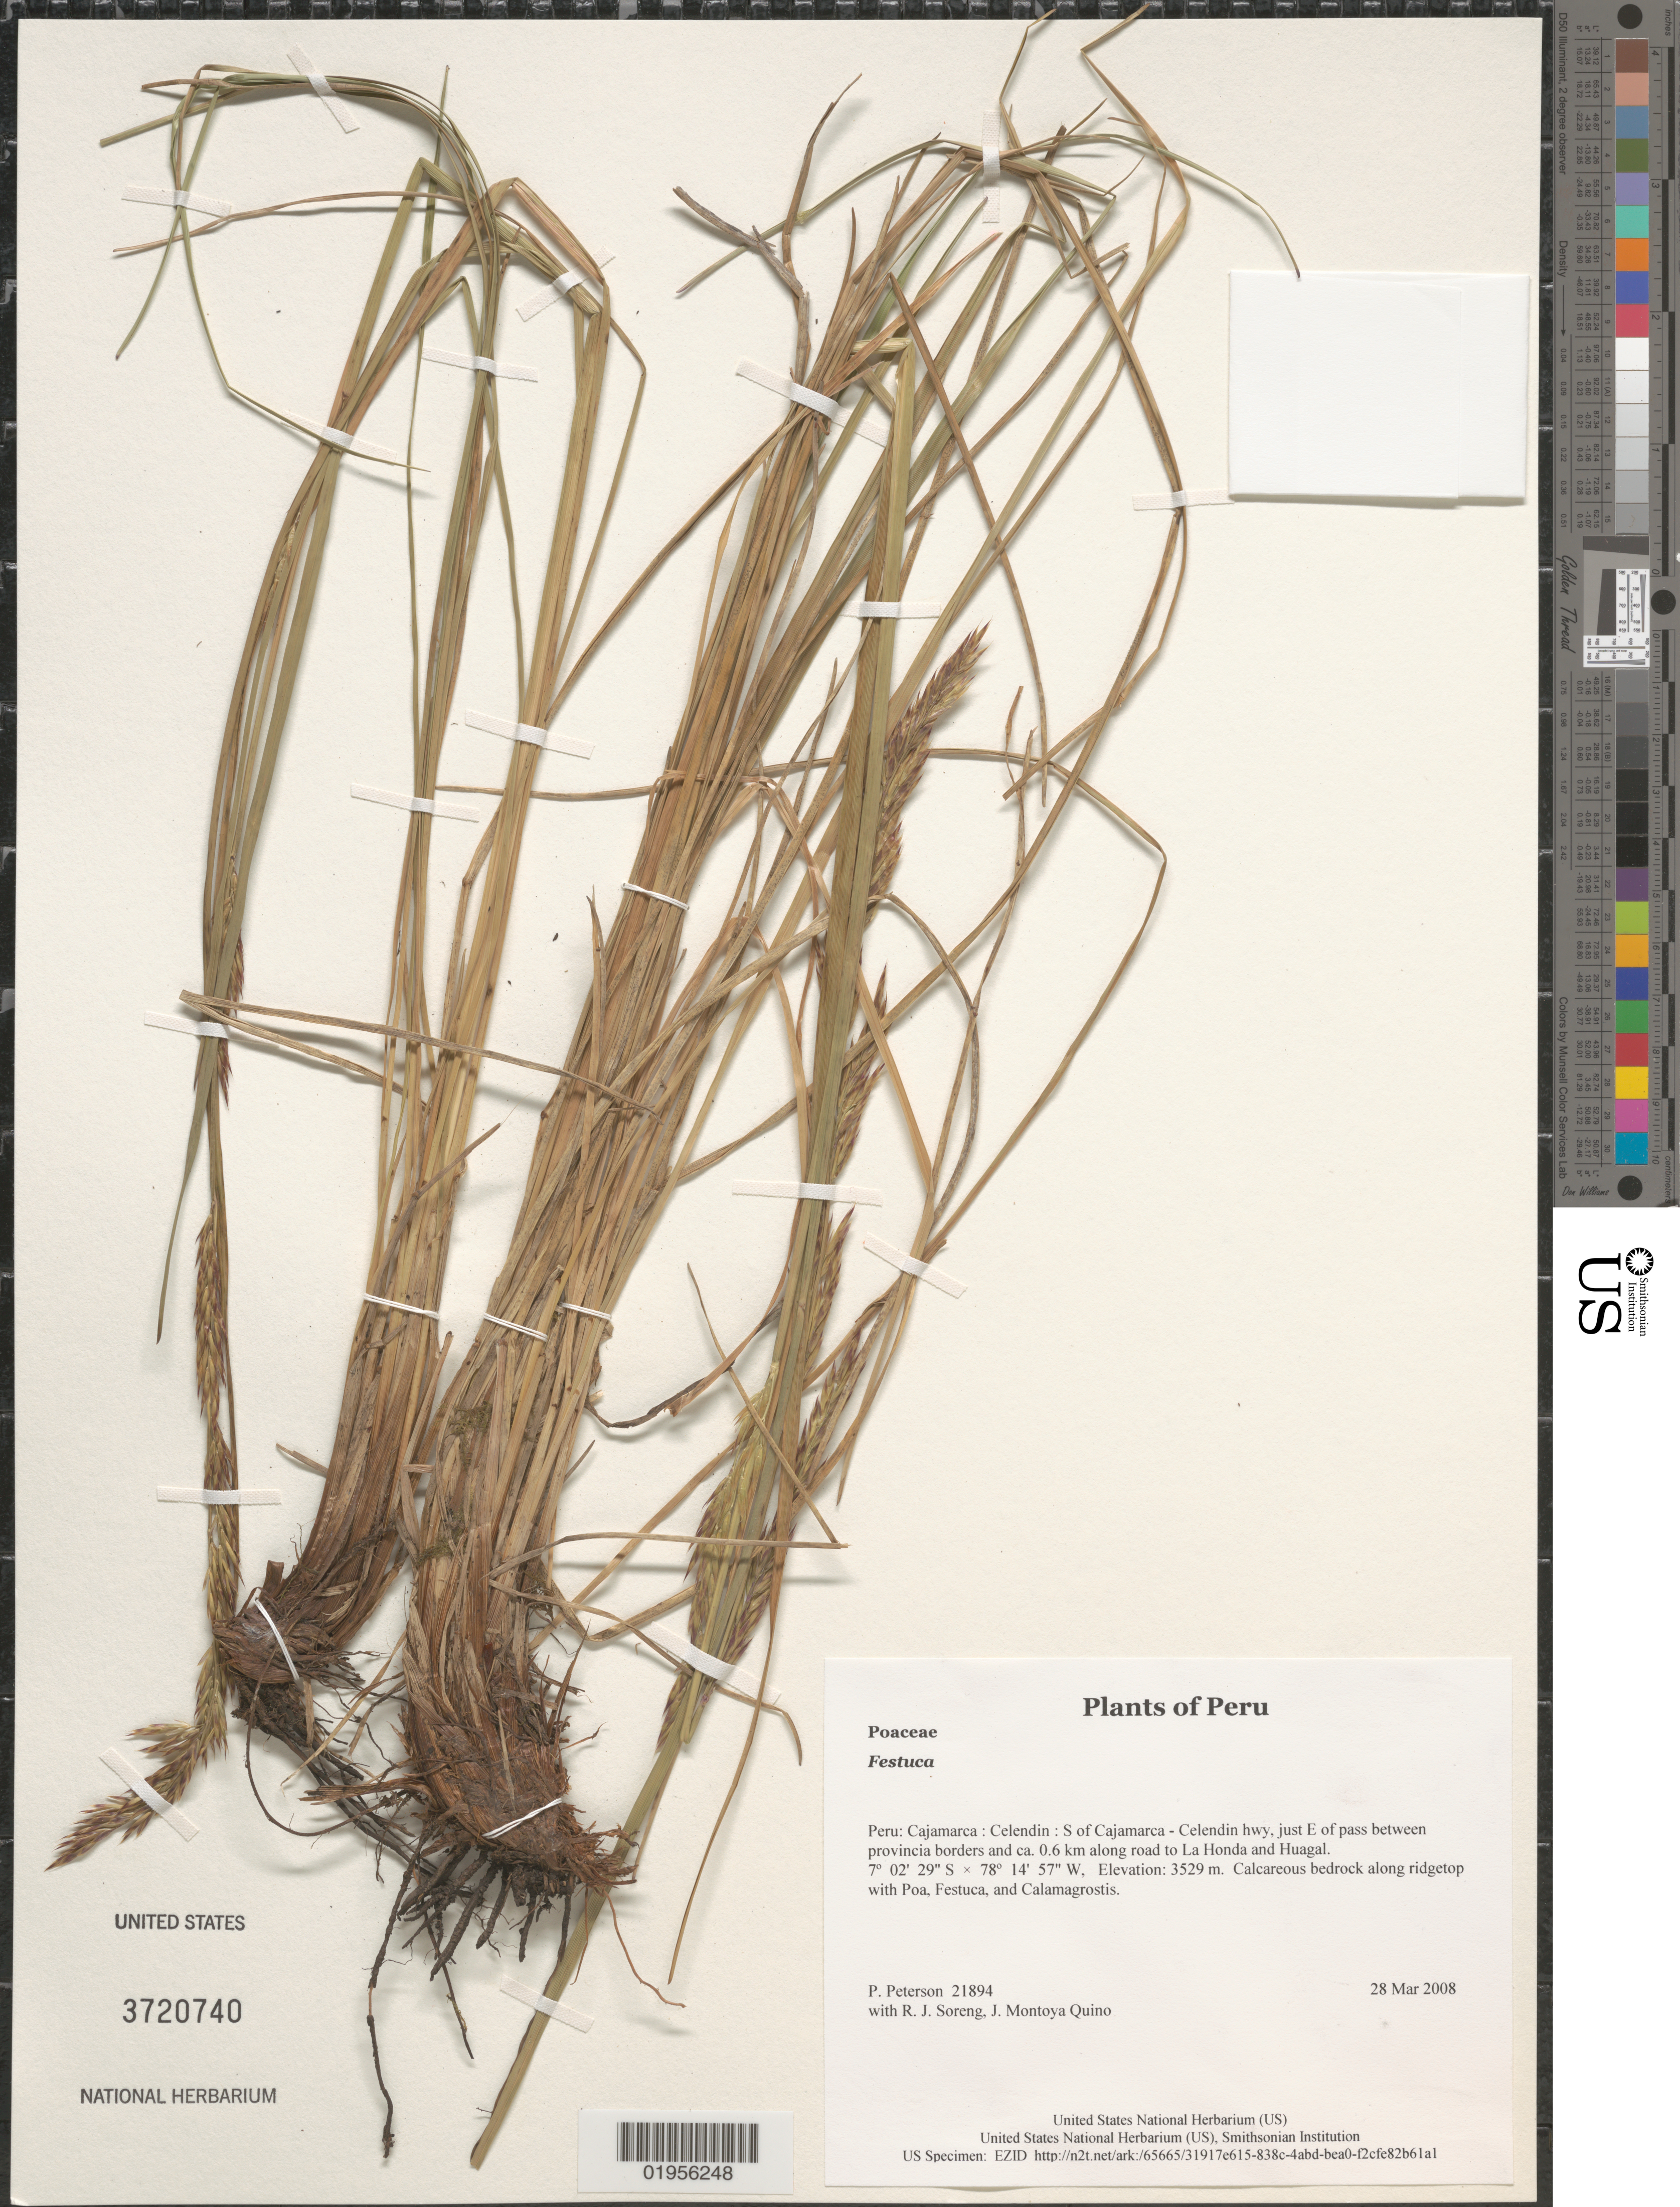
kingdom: Plantae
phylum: Tracheophyta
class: Liliopsida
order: Poales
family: Poaceae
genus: Festuca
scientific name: Festuca sp.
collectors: P. M. Peterson, R. J. Soreng & J. Montoya Quino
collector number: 21894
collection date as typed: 28 Mar 2008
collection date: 2008-03-28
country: Peru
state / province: Cajamarca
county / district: Celendín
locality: S of Cajamarca - Celendin hwy, just E of pass between provincia borders and ca. 0.6 km along road to La Honda and Huagal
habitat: Calcareous bedrock along ridgetop with Poa, Festuca, and Calamagrostis.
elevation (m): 3529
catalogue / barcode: US 3720740